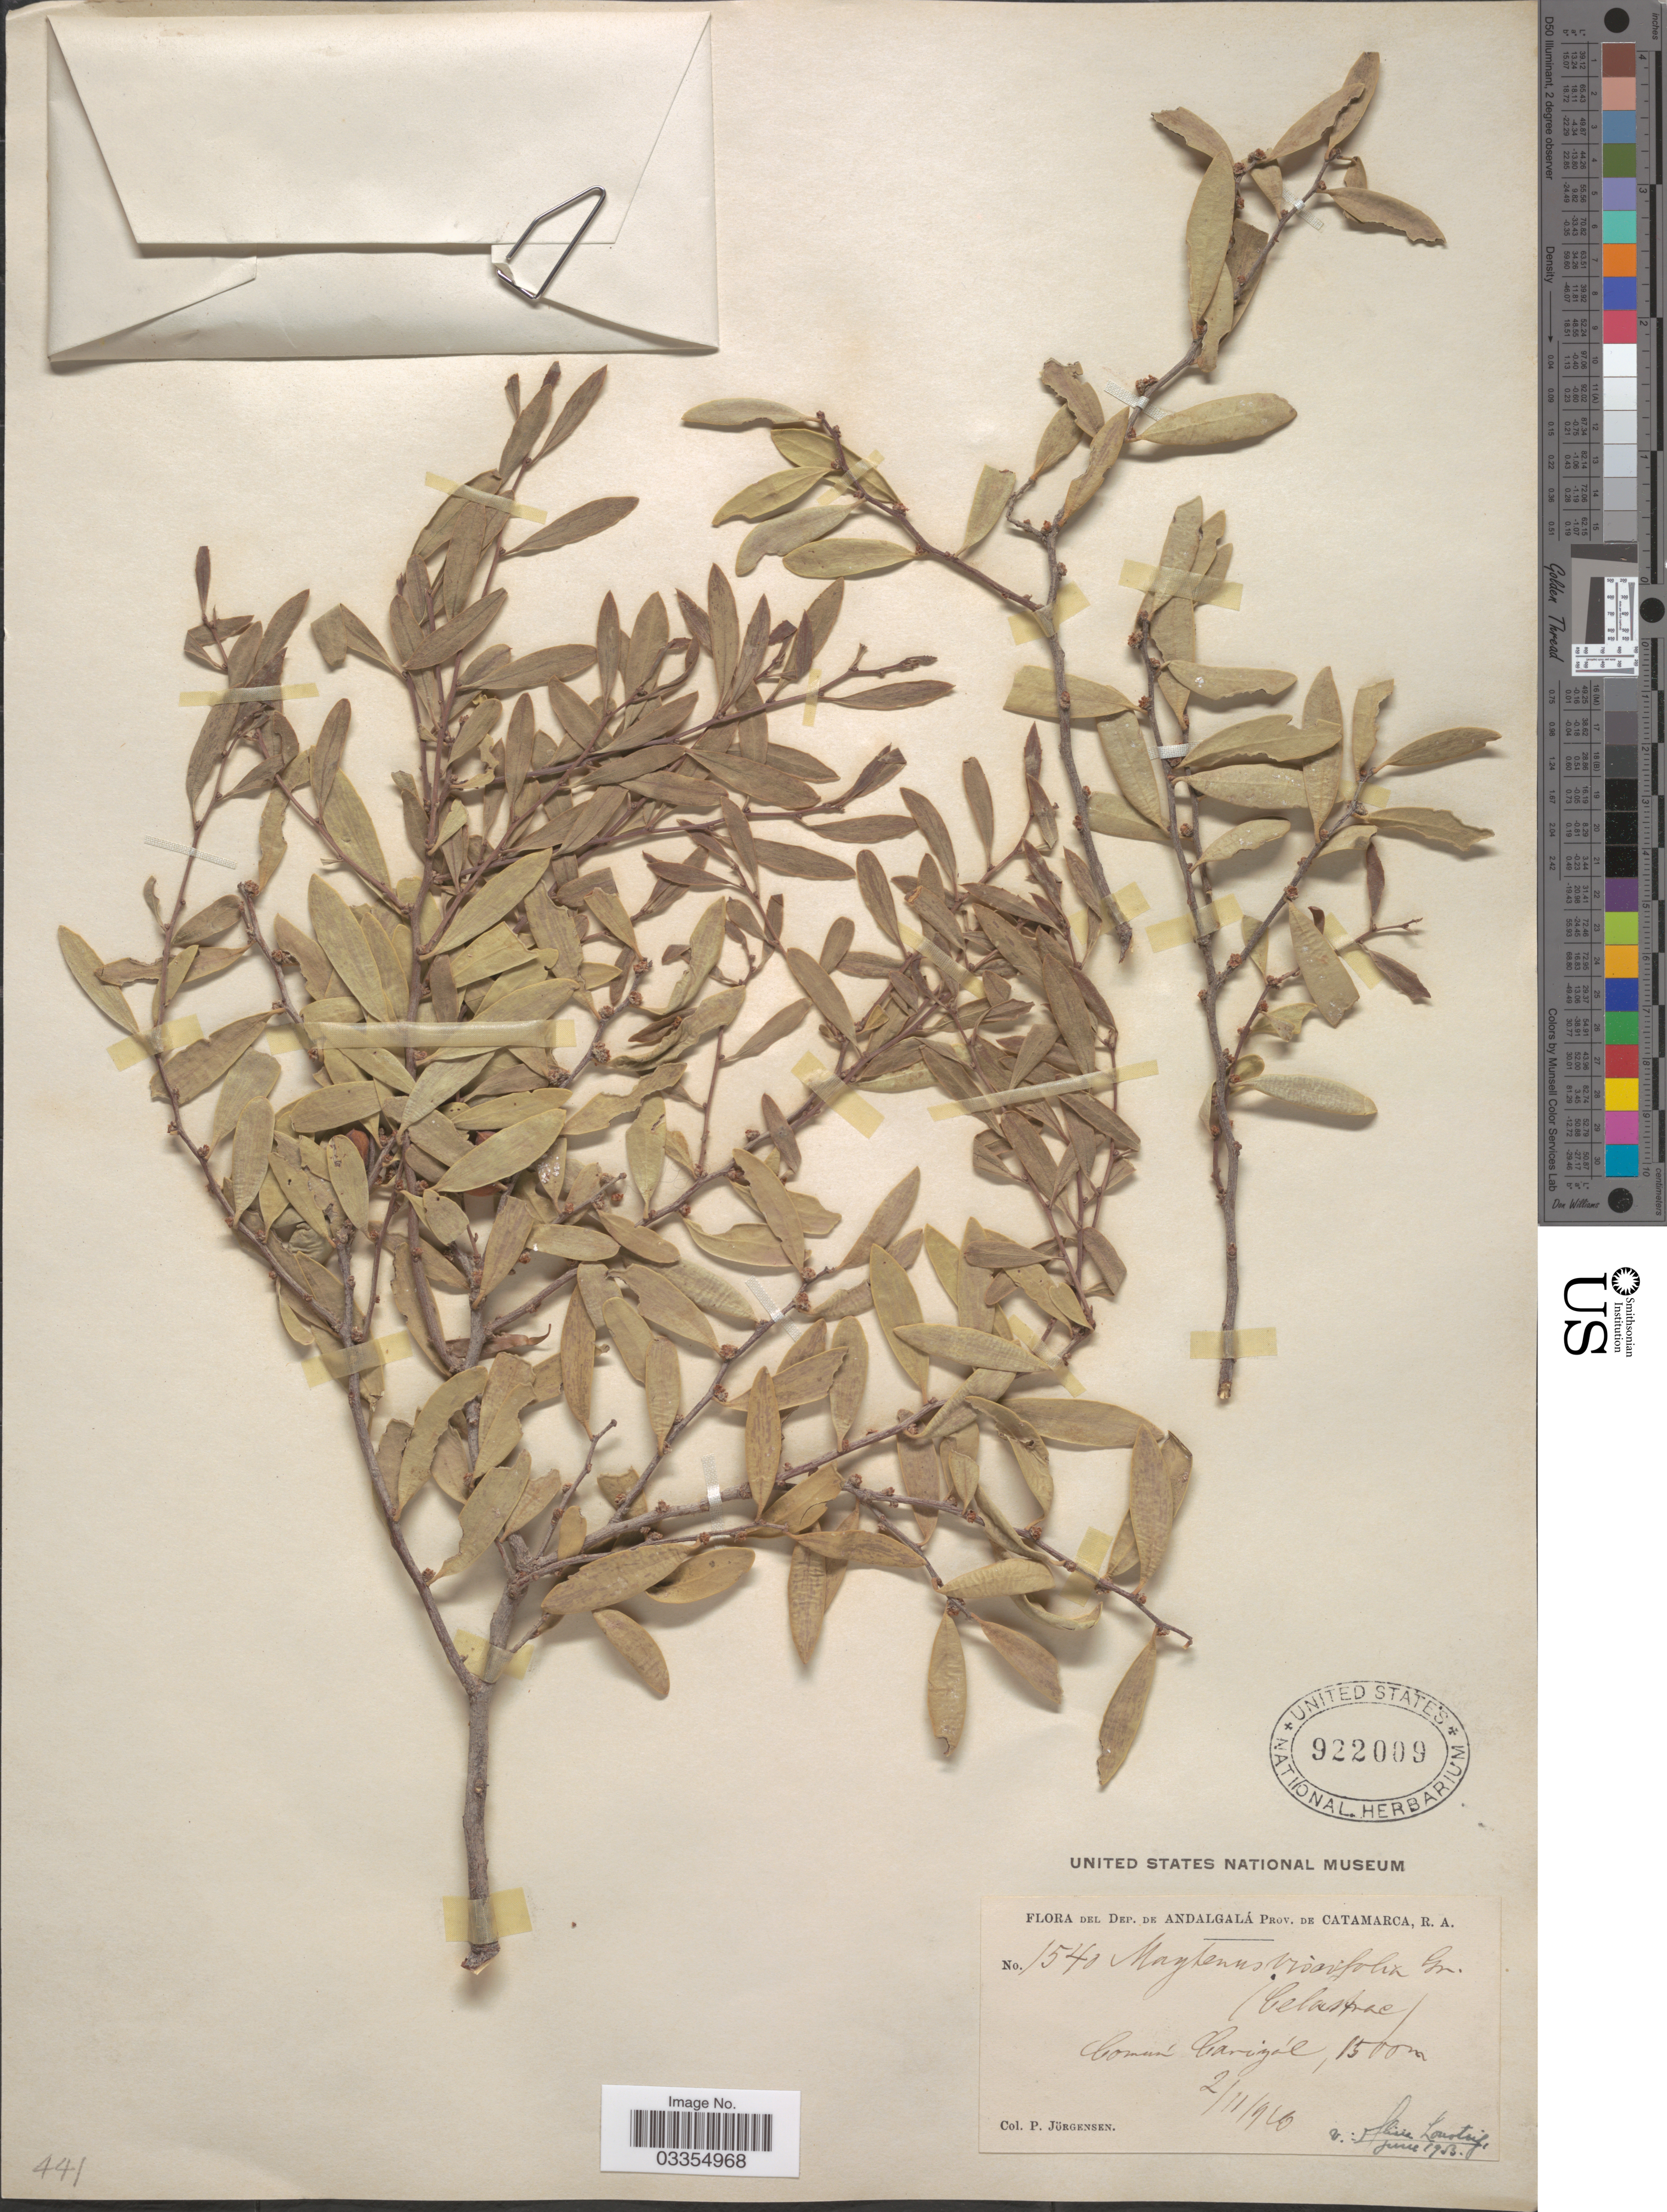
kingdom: Plantae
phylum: Tracheophyta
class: Magnoliopsida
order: Celastrales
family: Celastraceae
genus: Tricerma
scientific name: Tricerma viscifolium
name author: (Griseb.) Lundell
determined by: Strong, Mark T., (BOT), Smithsonian Institution - National Museum of Natural History (UNITED STATES)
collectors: P. Jörgensen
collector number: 1540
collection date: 1910-11-02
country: Argentina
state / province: Catamarca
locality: Dep. de Andalgalá. Comun Carizál.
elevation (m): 1500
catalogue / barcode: US 922009